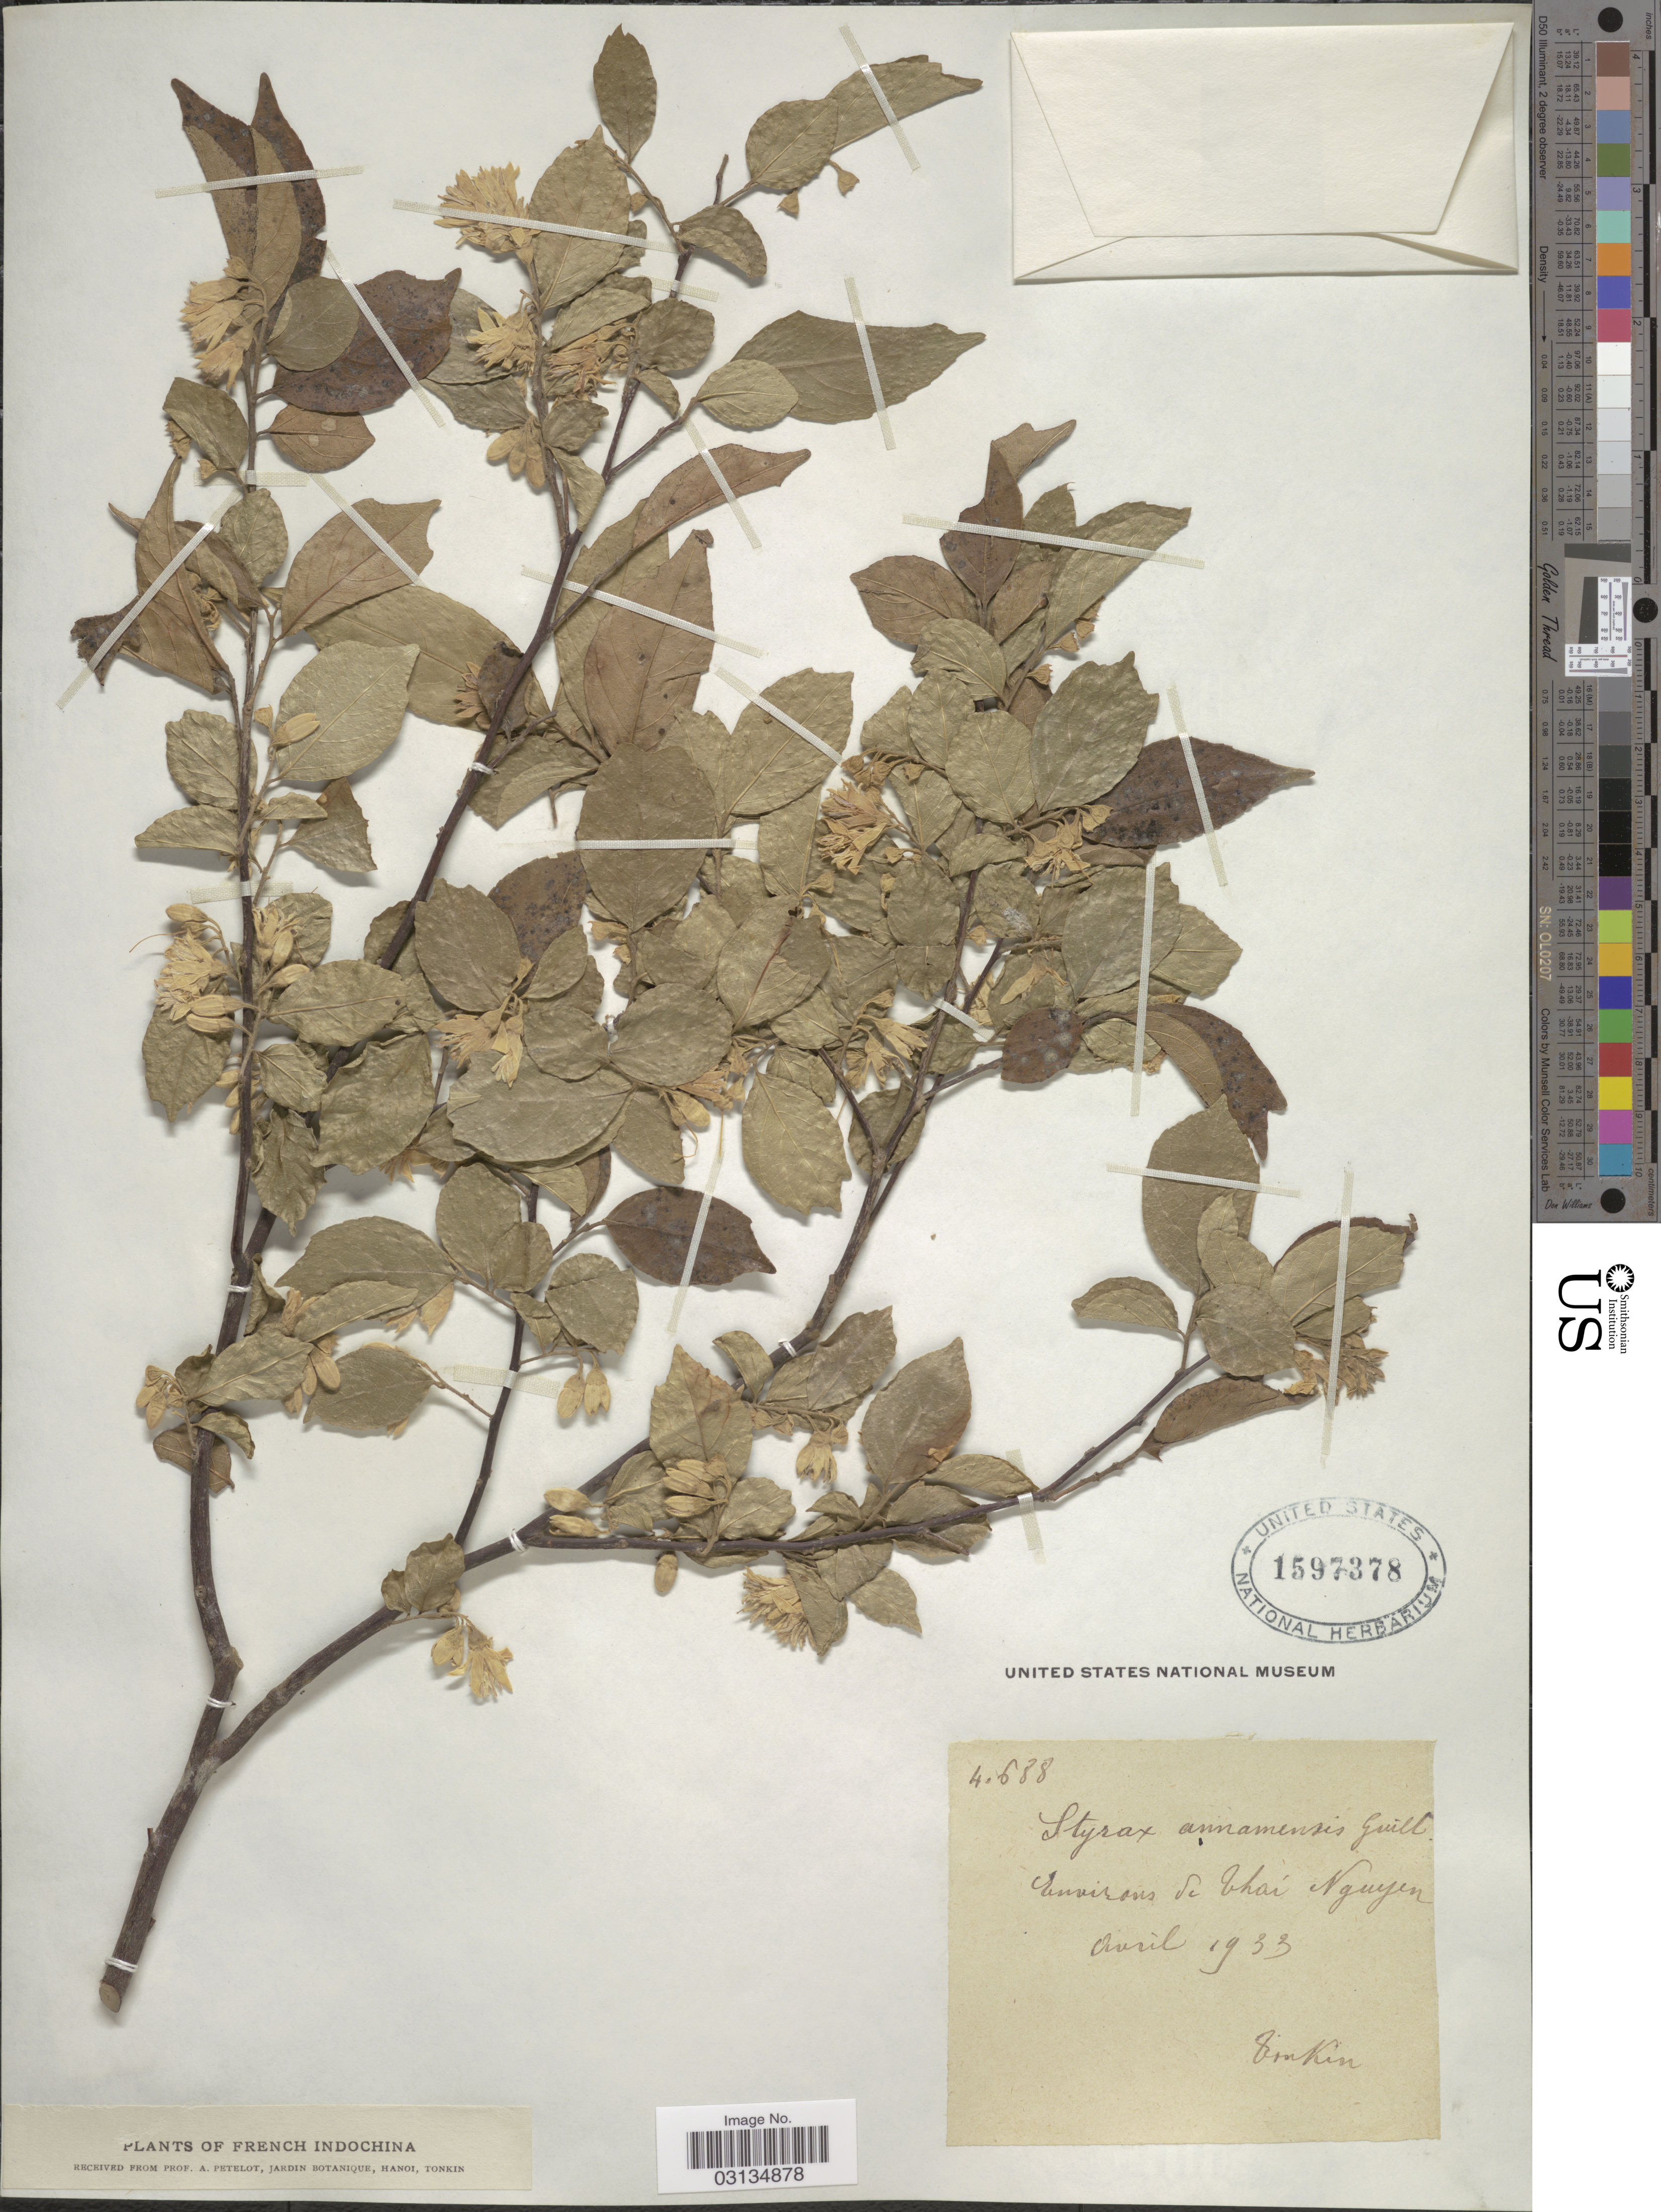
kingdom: Plantae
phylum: Tracheophyta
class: Magnoliopsida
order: Ericales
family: Styracaceae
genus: Styrax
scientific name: Styrax annamensis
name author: Guillaumin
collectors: A. Petelot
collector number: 4688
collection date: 1933-04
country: Vietnam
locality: French Indochina. Environs de Thai Nguyen.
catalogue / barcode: US 1597378